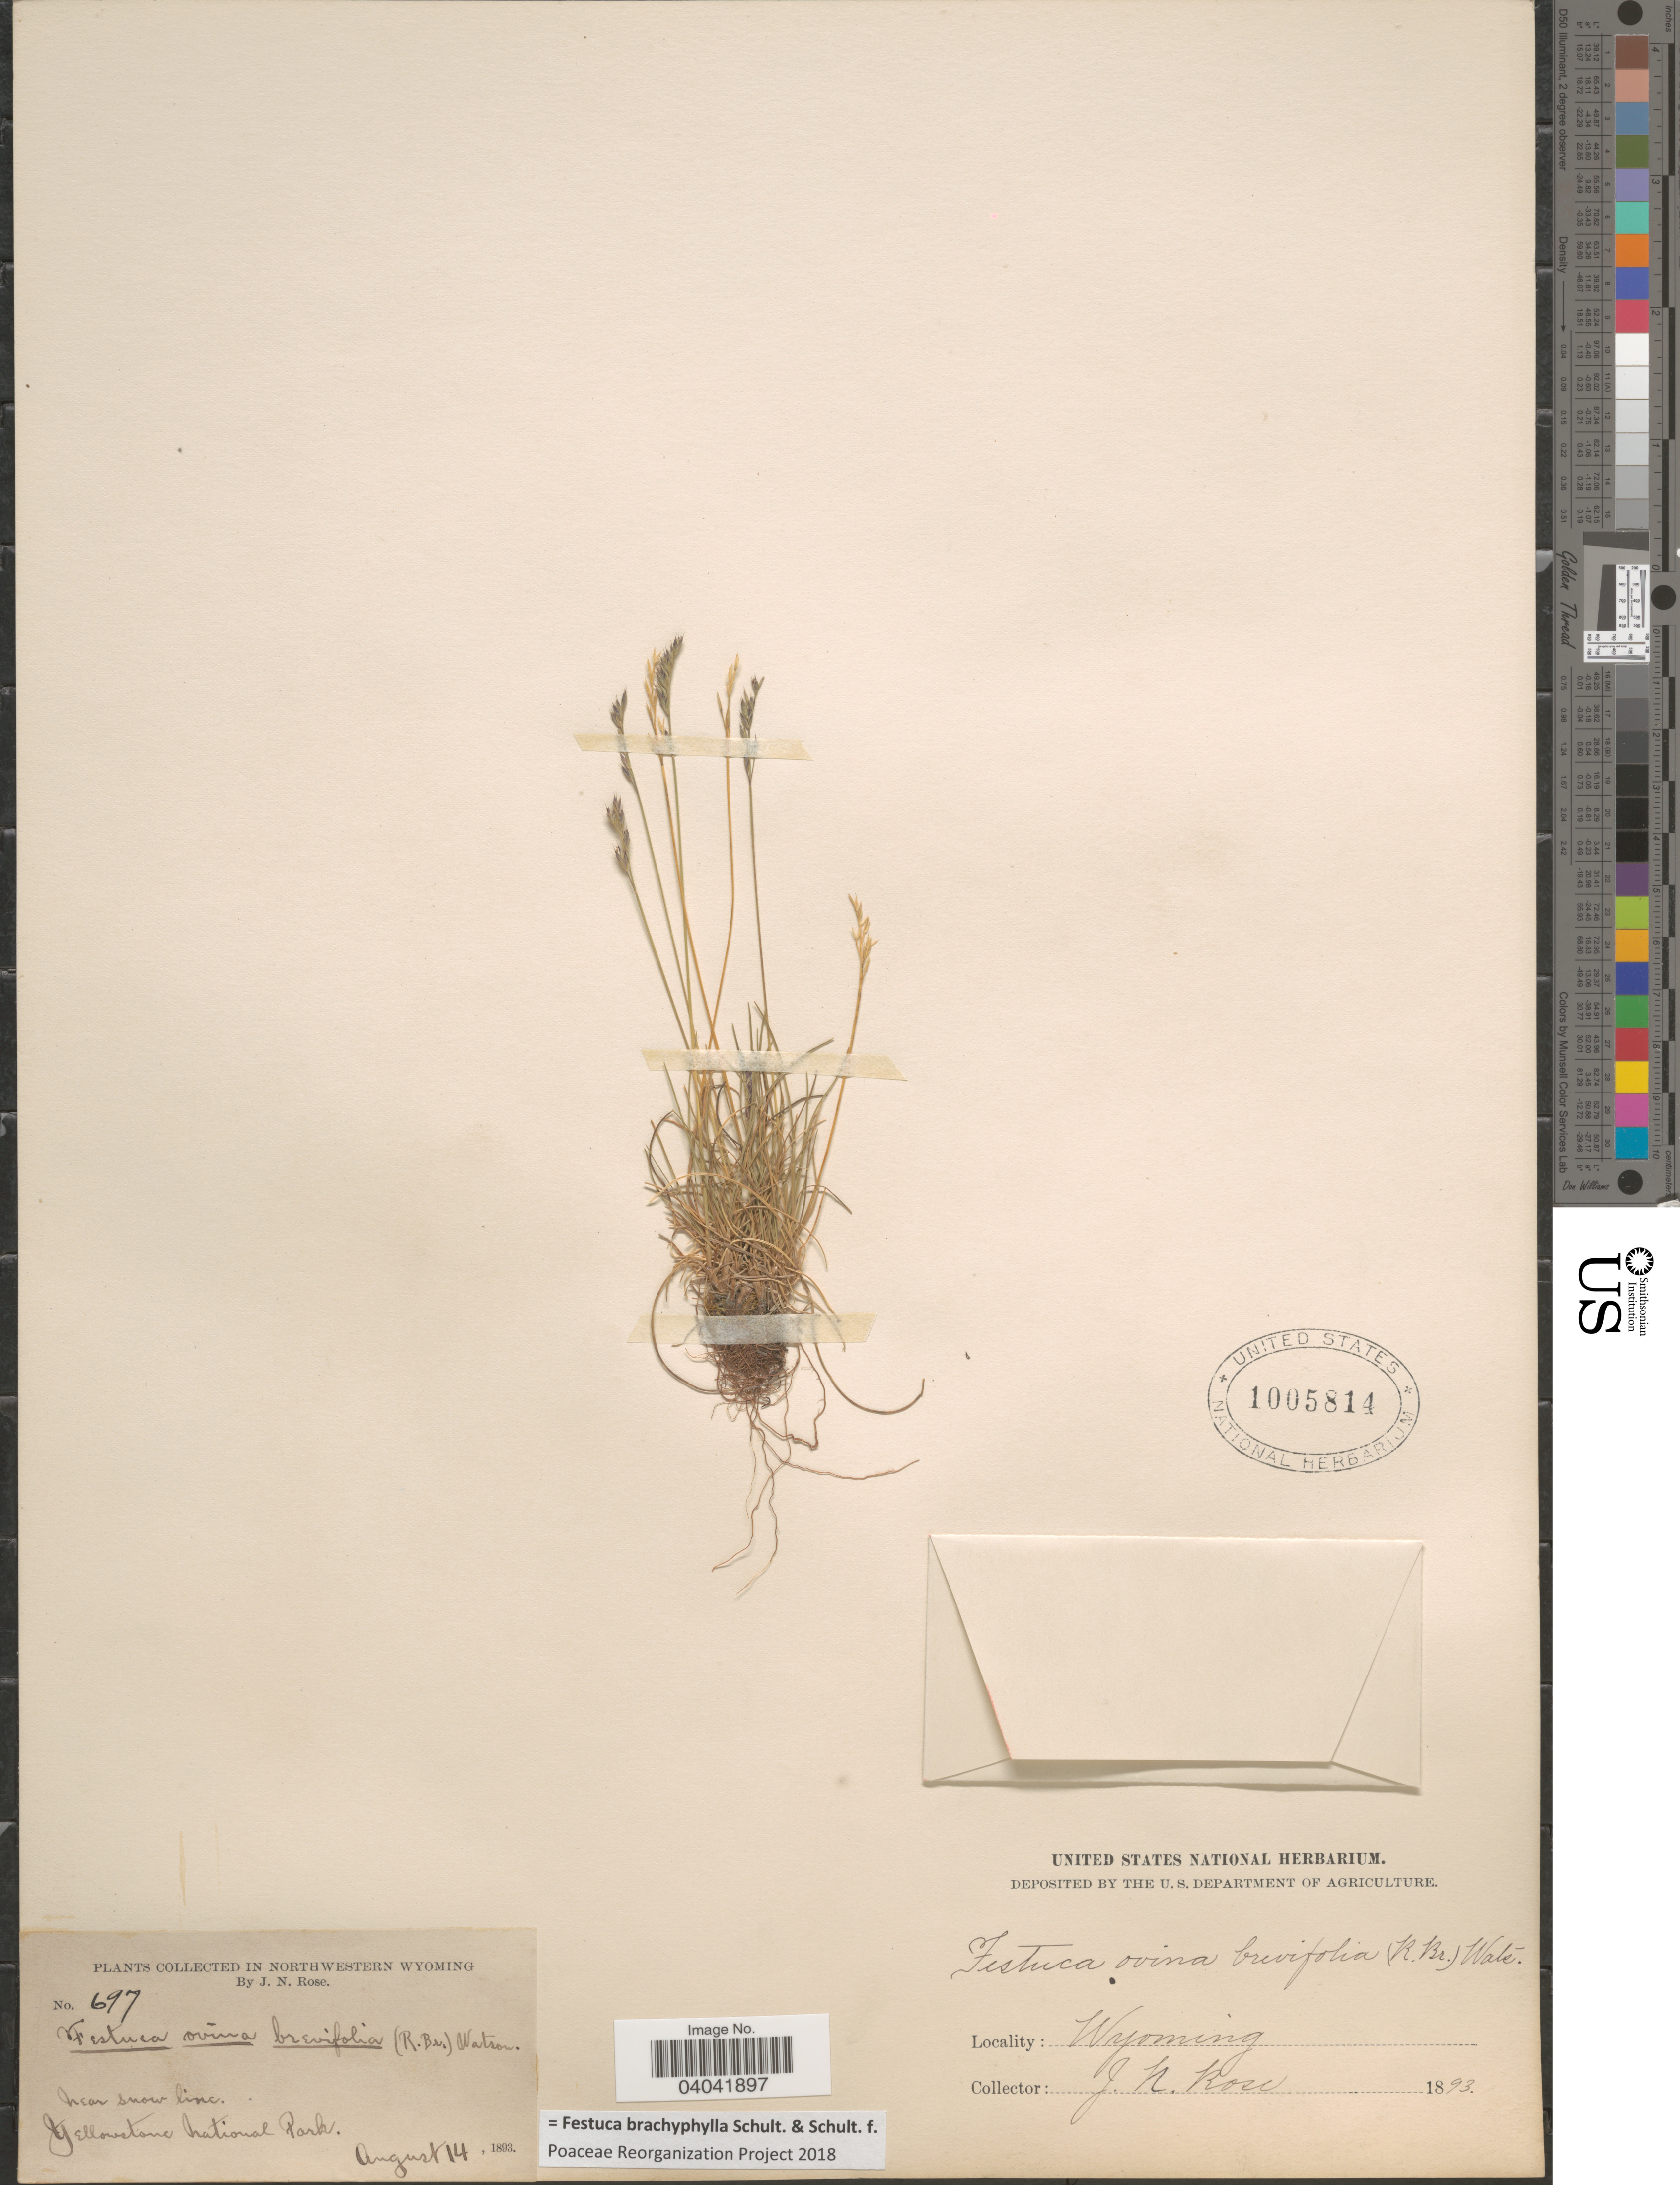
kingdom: Plantae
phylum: Tracheophyta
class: Liliopsida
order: Poales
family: Poaceae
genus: Festuca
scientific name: Festuca brachyphylla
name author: Schult. & Schult. f.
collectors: J. N. Rose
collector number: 697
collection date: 1893-08-14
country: United States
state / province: Wyoming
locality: In Northwestern Wyoming. Yellowstone National Park.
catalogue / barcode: US 1005814